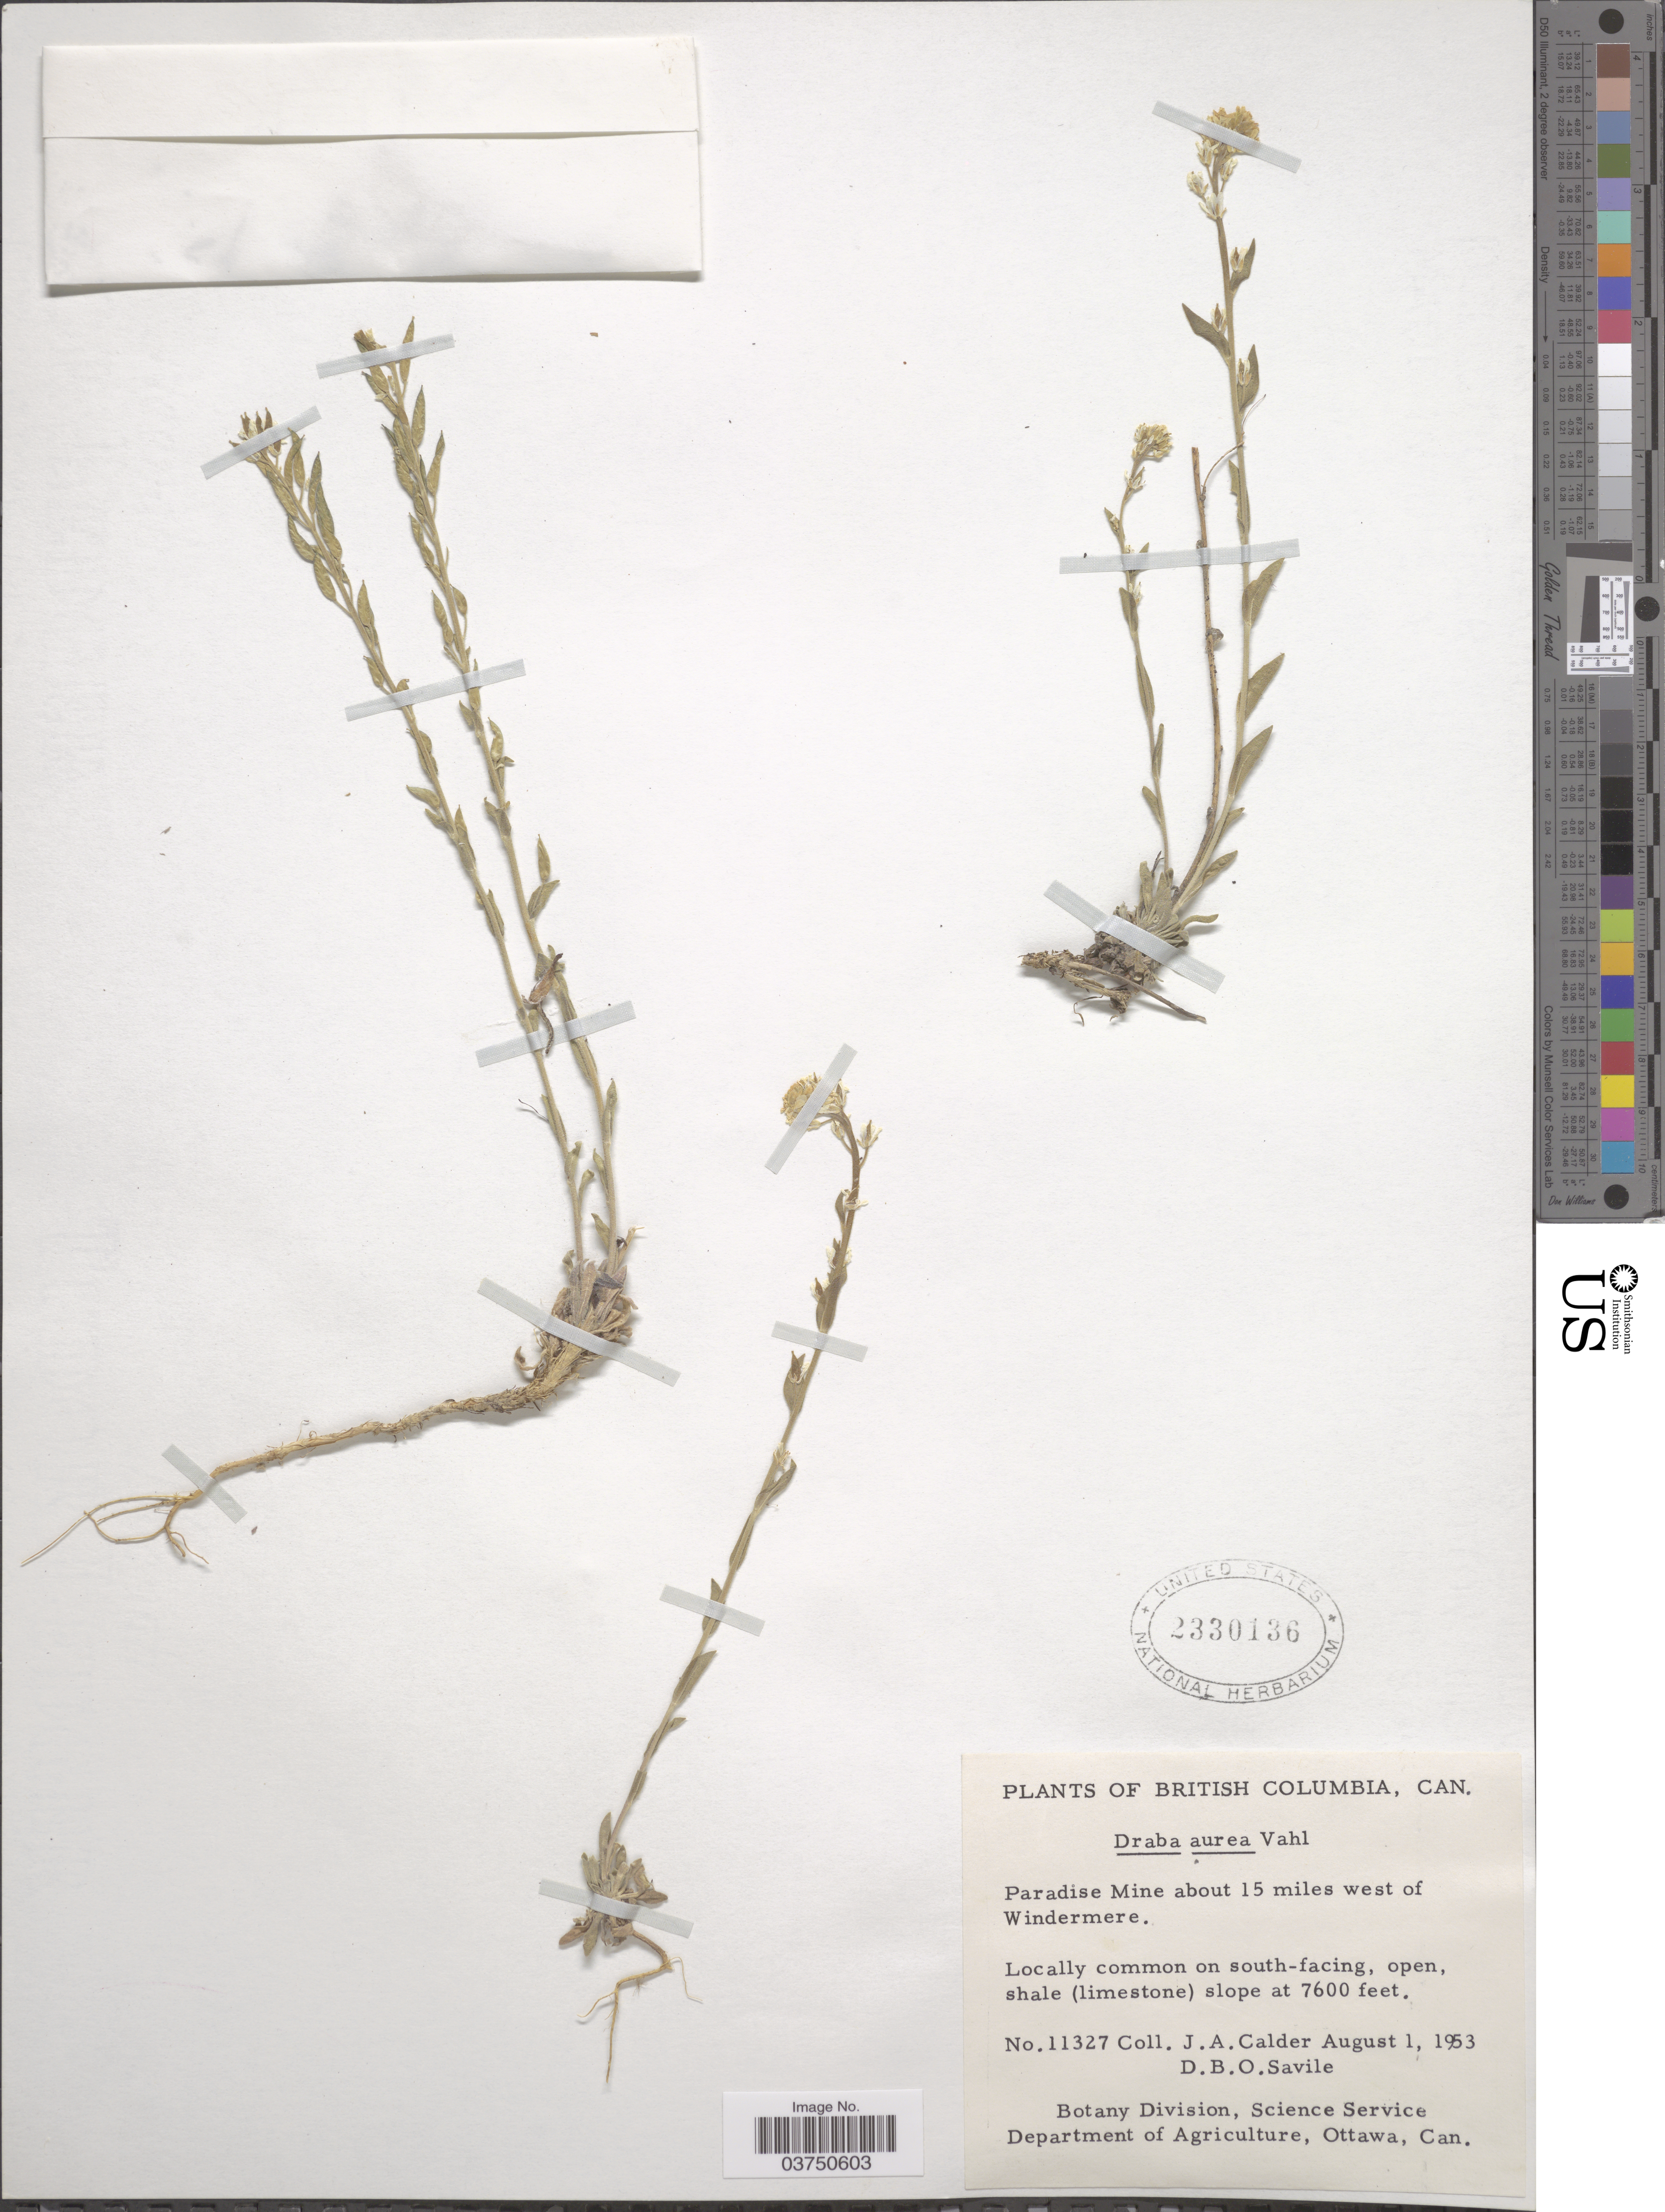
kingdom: Plantae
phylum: Tracheophyta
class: Magnoliopsida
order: Brassicales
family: Brassicaceae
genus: Draba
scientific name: Draba aurea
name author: Vahl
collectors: J. A. Calder & D. Savile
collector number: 11327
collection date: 1953-08-01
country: Canada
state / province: British Columbia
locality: Paradise Mine about 15 miles west of Windermere. Common on south-facing, open shale (limestone) slope.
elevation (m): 2316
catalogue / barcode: US 2330136